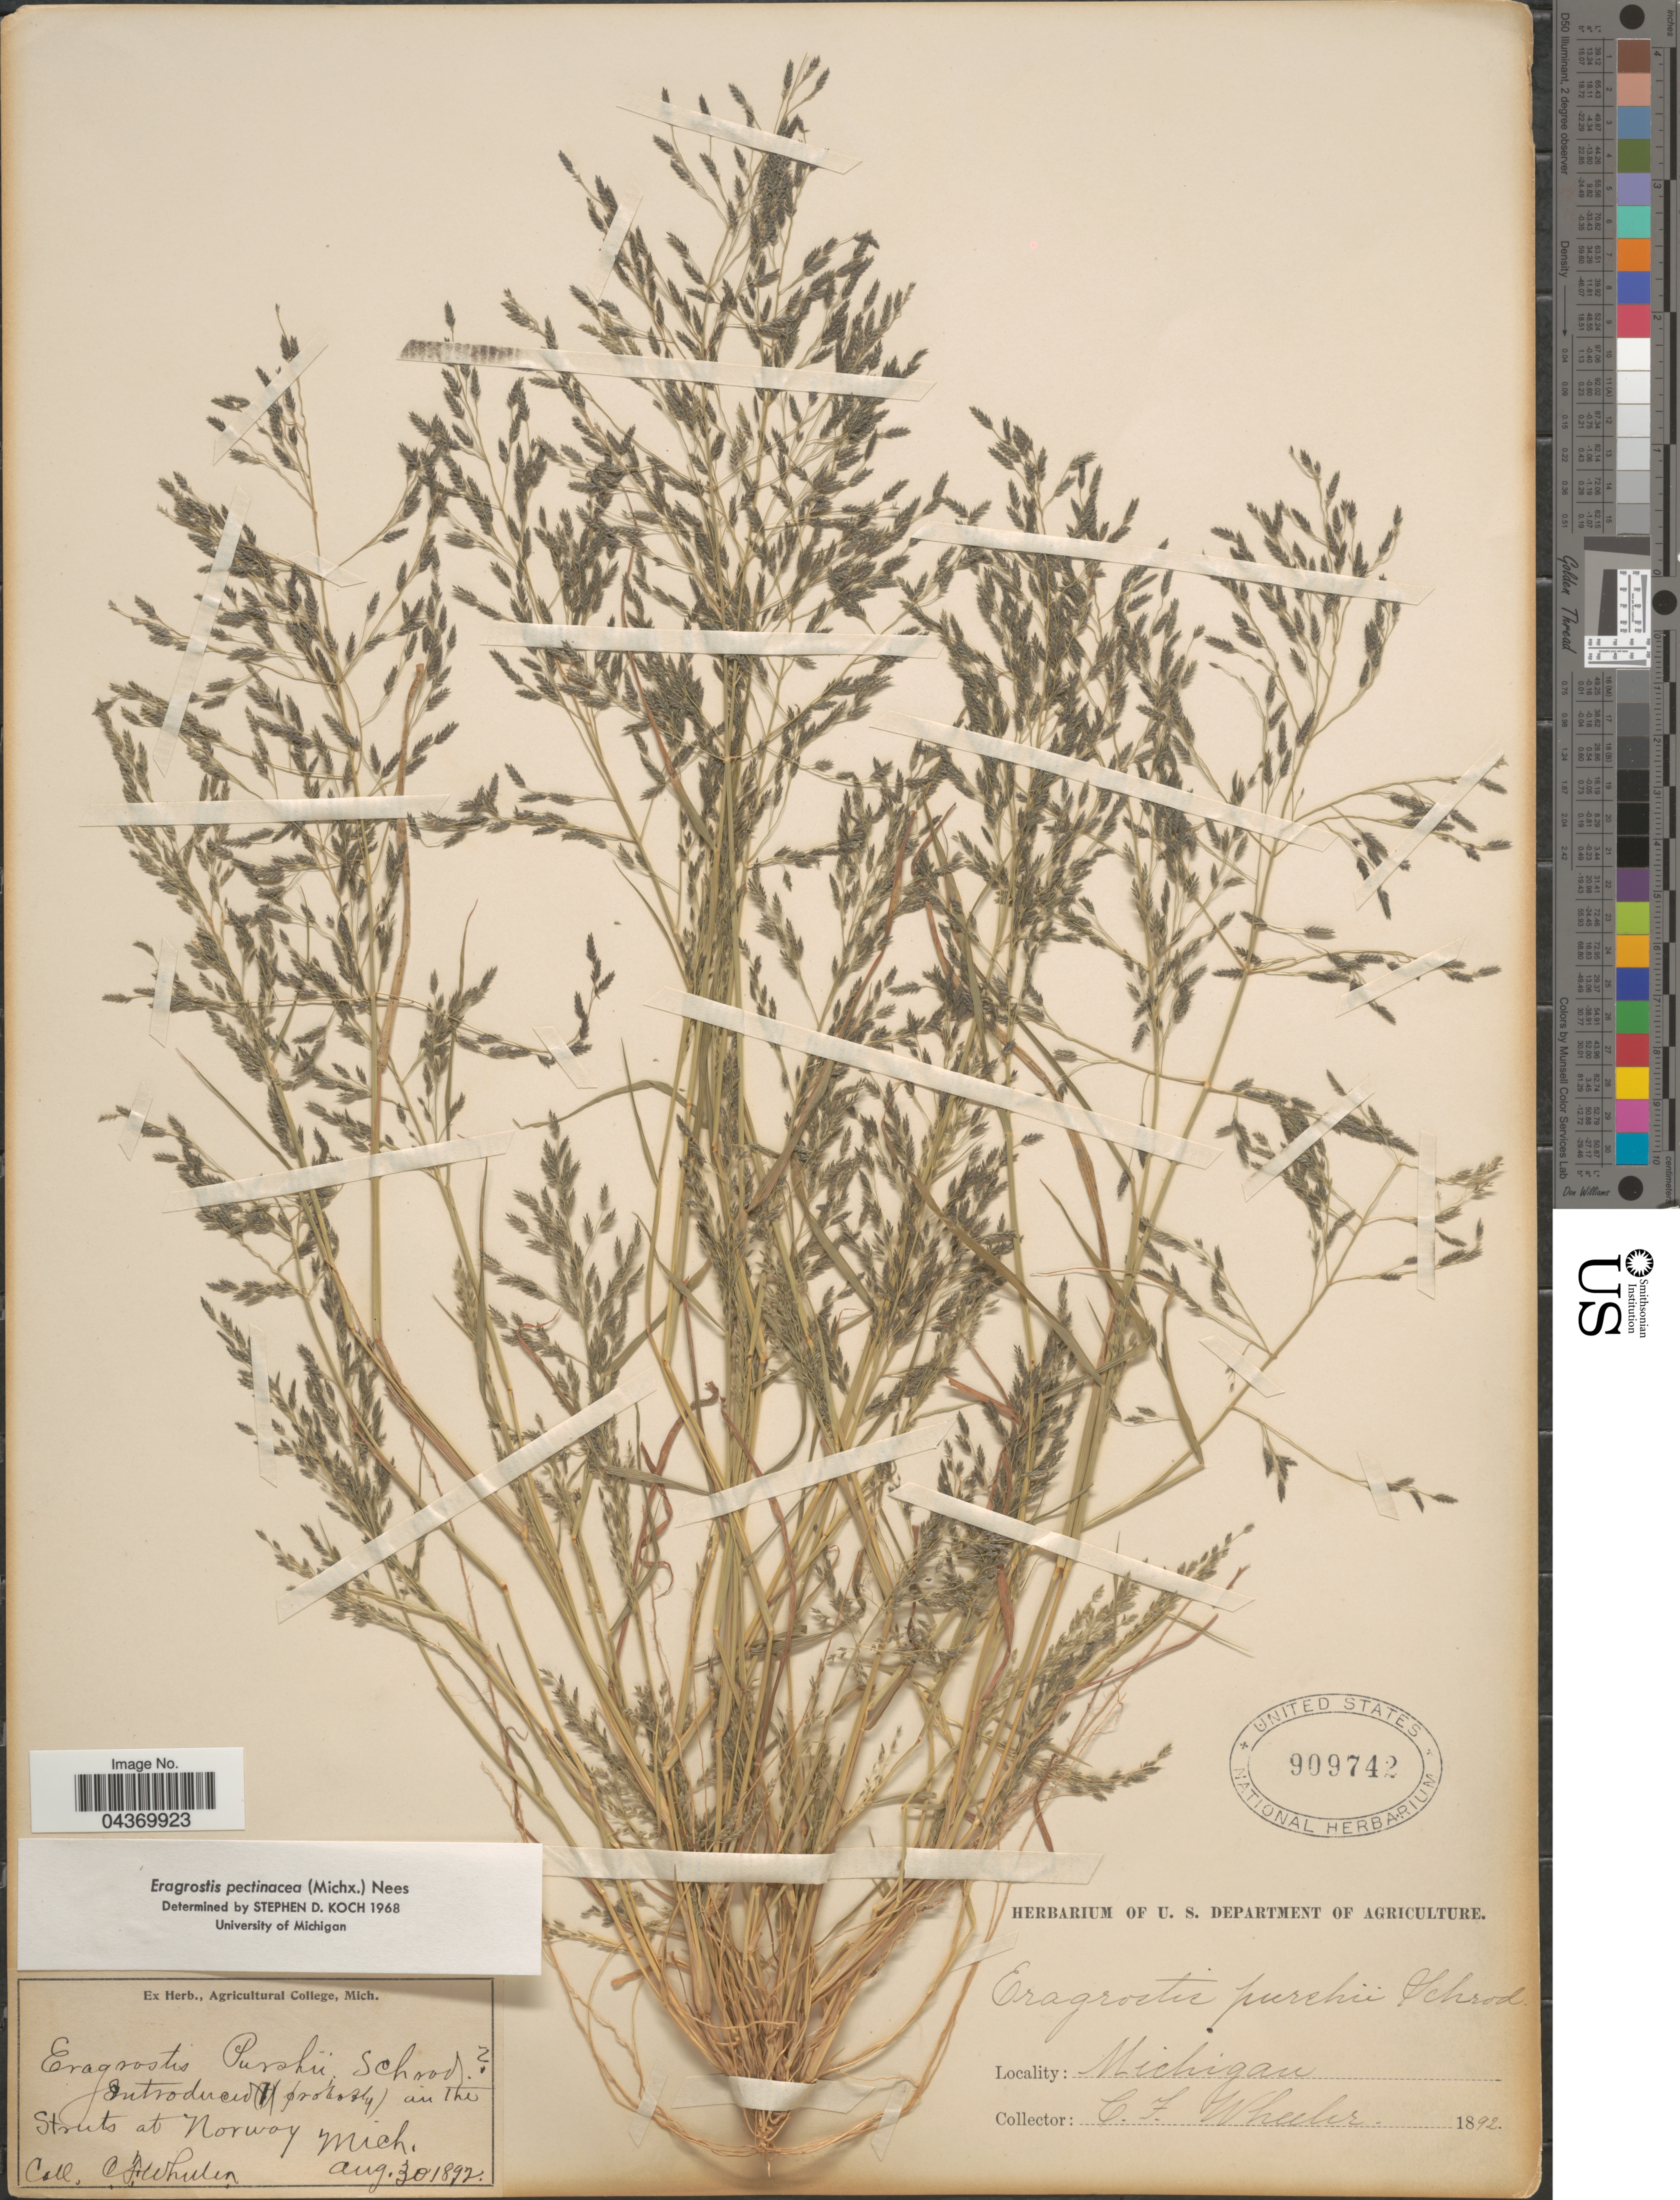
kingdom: Plantae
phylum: Tracheophyta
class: Liliopsida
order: Poales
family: Poaceae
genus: Eragrostis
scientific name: Eragrostis pectinacea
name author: (Michx.) Nees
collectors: C. Wheeler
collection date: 1892-08-30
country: United States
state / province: Michigan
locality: On the Streets at Norway.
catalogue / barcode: US 909742